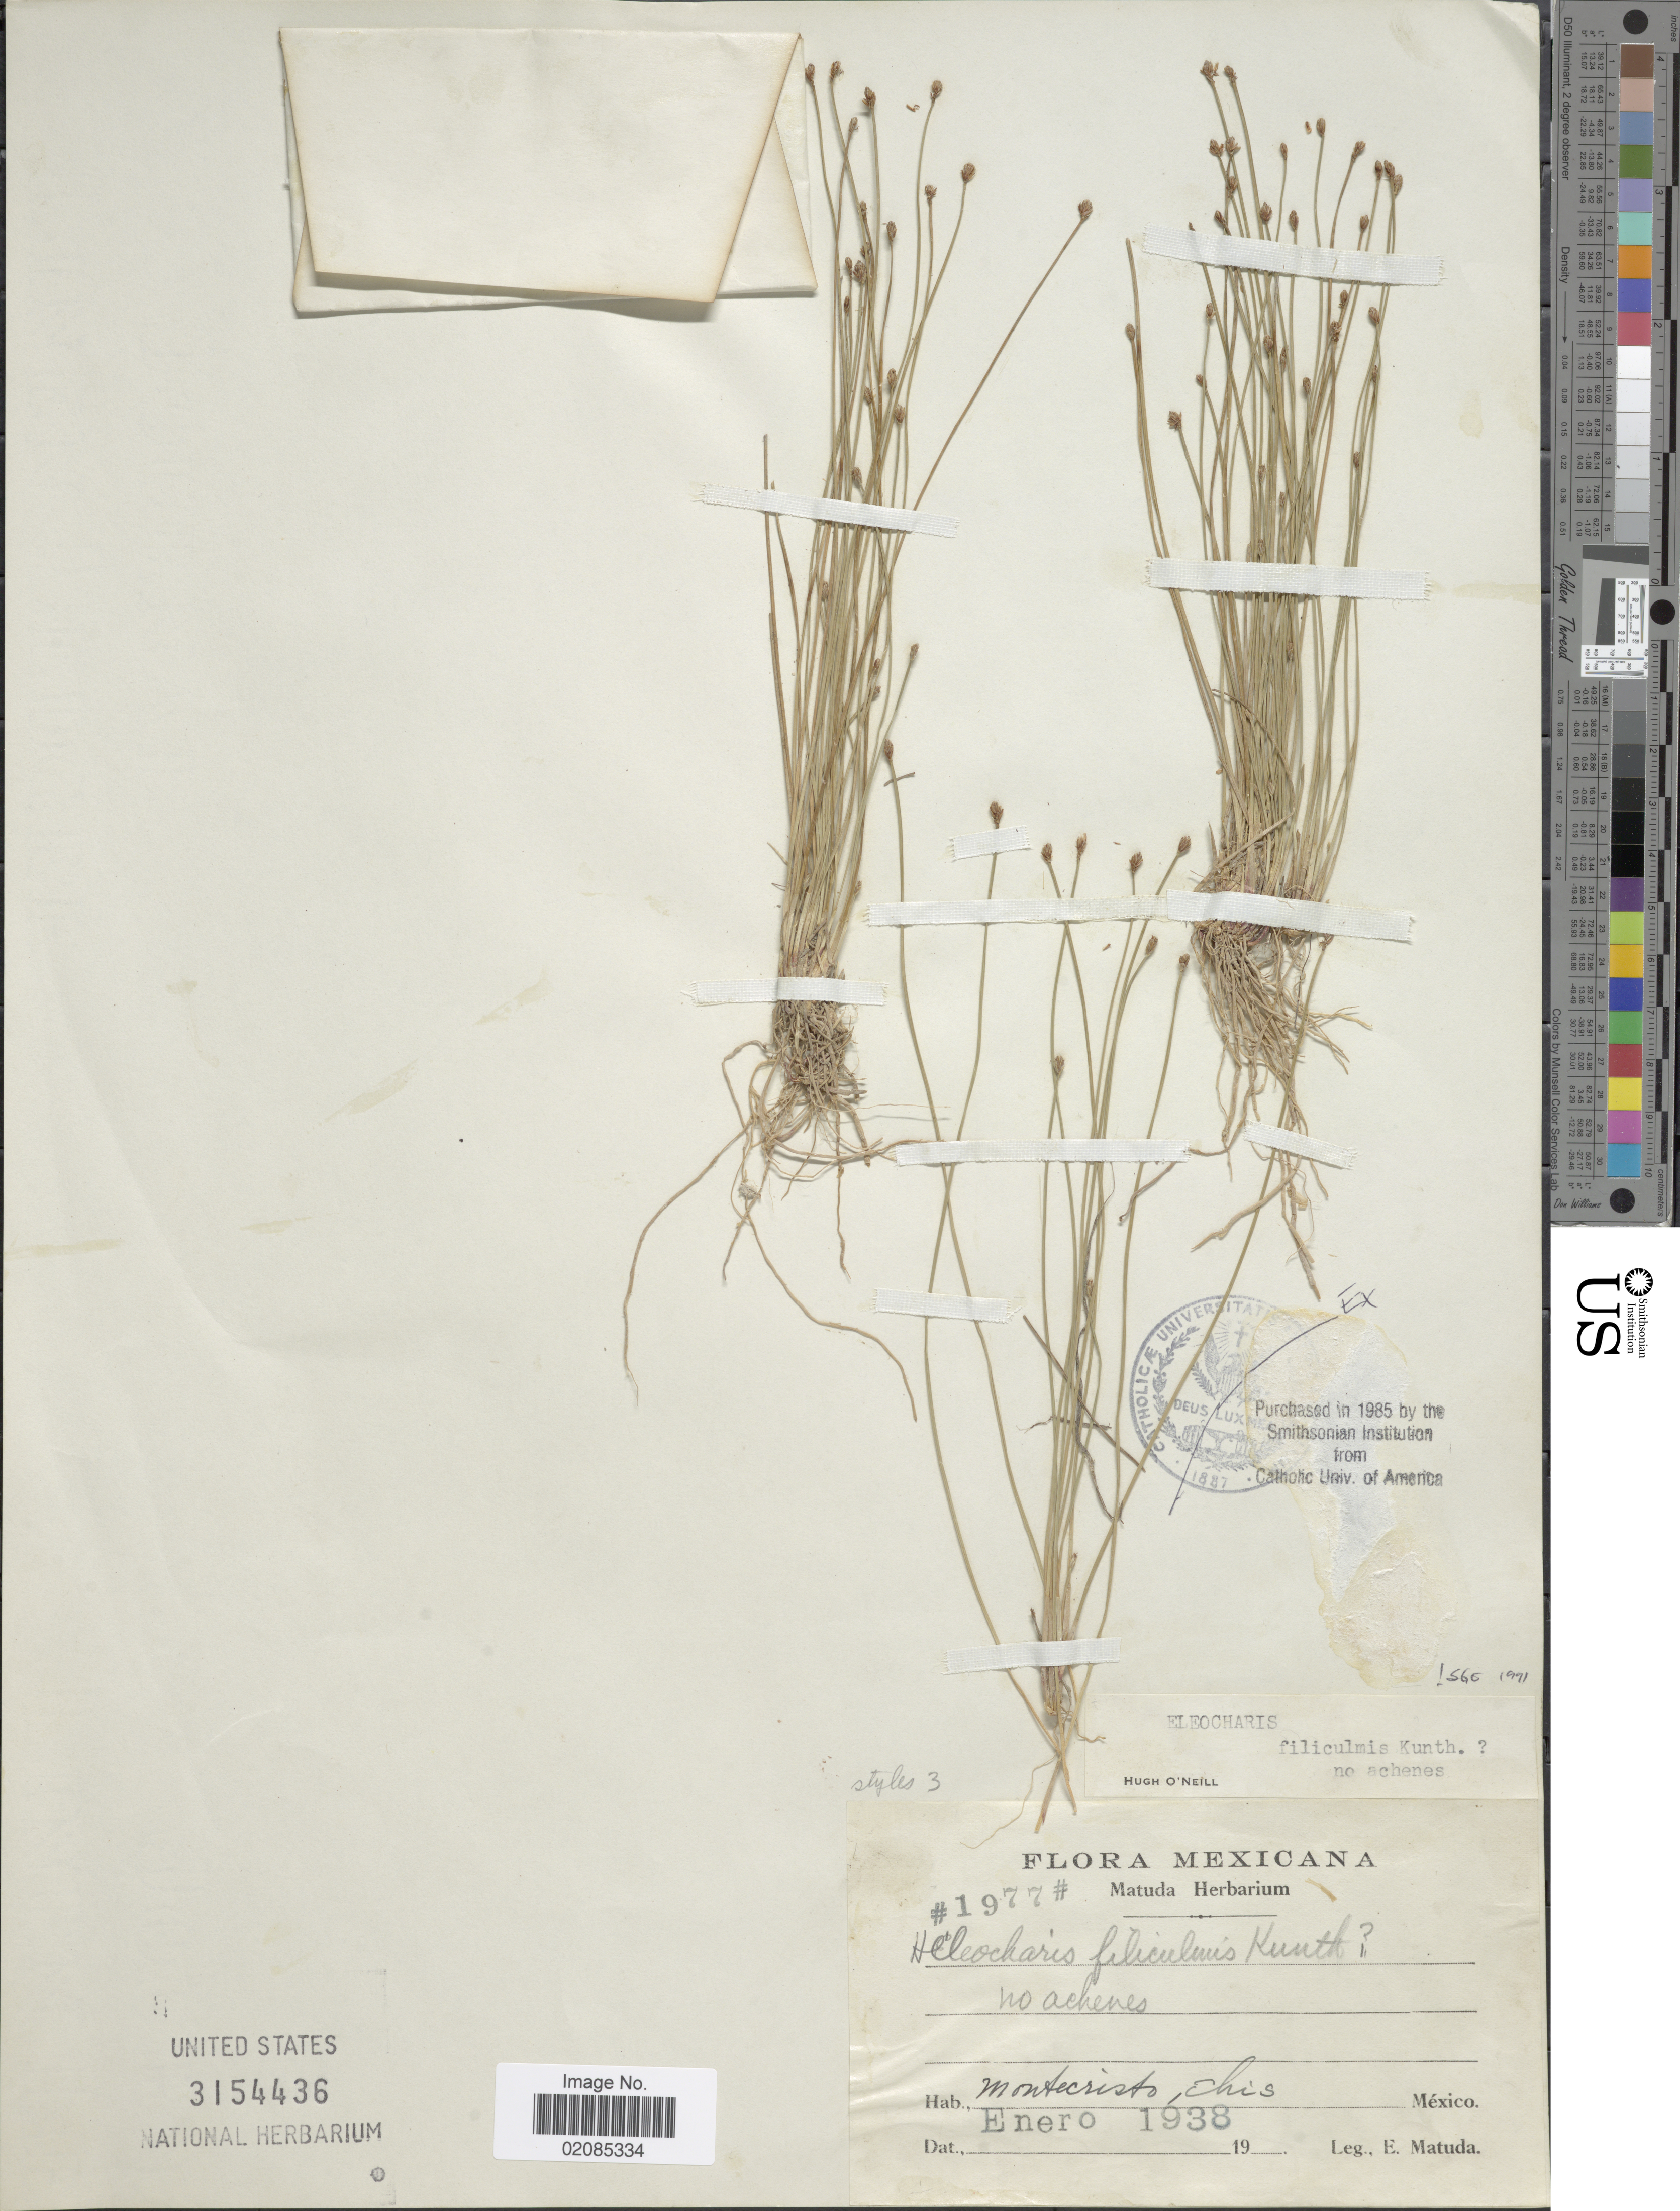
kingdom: Plantae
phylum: Tracheophyta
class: Liliopsida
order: Poales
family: Cyperaceae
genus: Eleocharis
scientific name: Eleocharis filiculmis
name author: Kunth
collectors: E. Matuda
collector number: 1977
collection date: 1938-01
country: Mexico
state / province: Chiapas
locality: Montecristo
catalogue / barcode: US 3154436